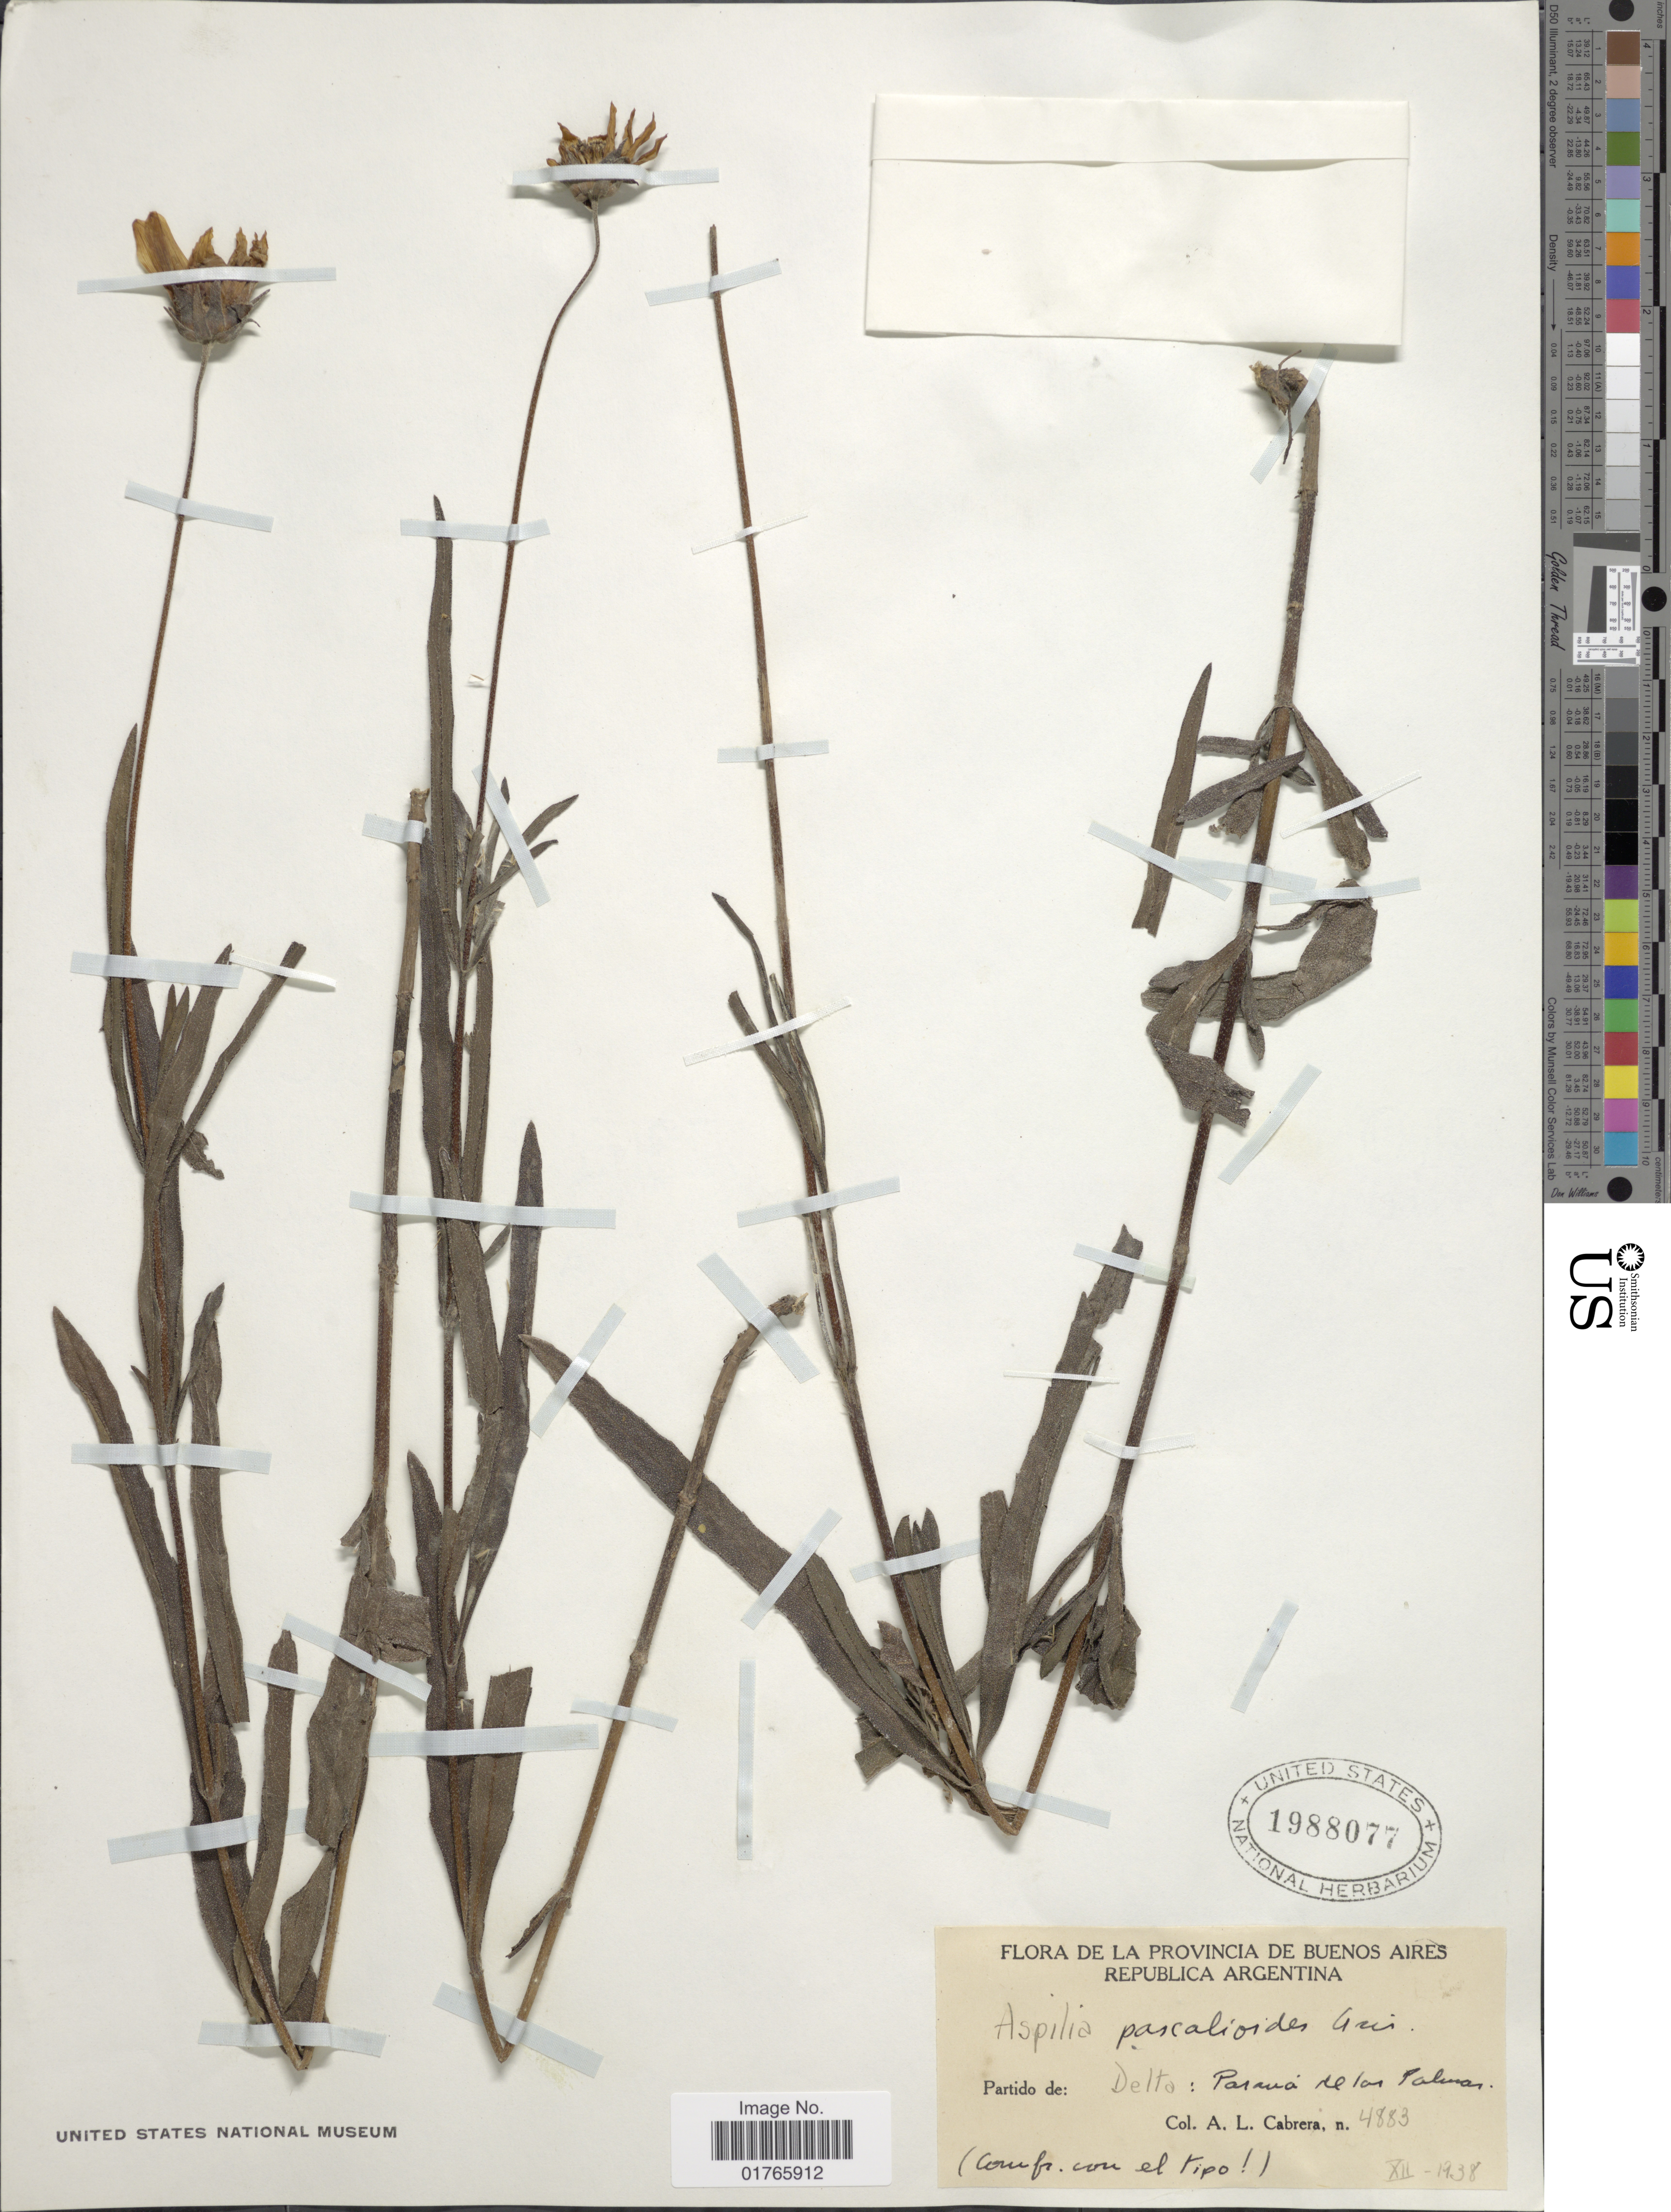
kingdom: Plantae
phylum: Tracheophyta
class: Magnoliopsida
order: Asterales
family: Asteraceae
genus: Aspilia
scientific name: Aspilia pascalioides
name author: Griseb.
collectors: A. L. Cabrera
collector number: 4883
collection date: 1938-12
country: Argentina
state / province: Buenos Aires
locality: Republica Argentina, Delta, Parana de las Palmas.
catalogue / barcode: US 1988077